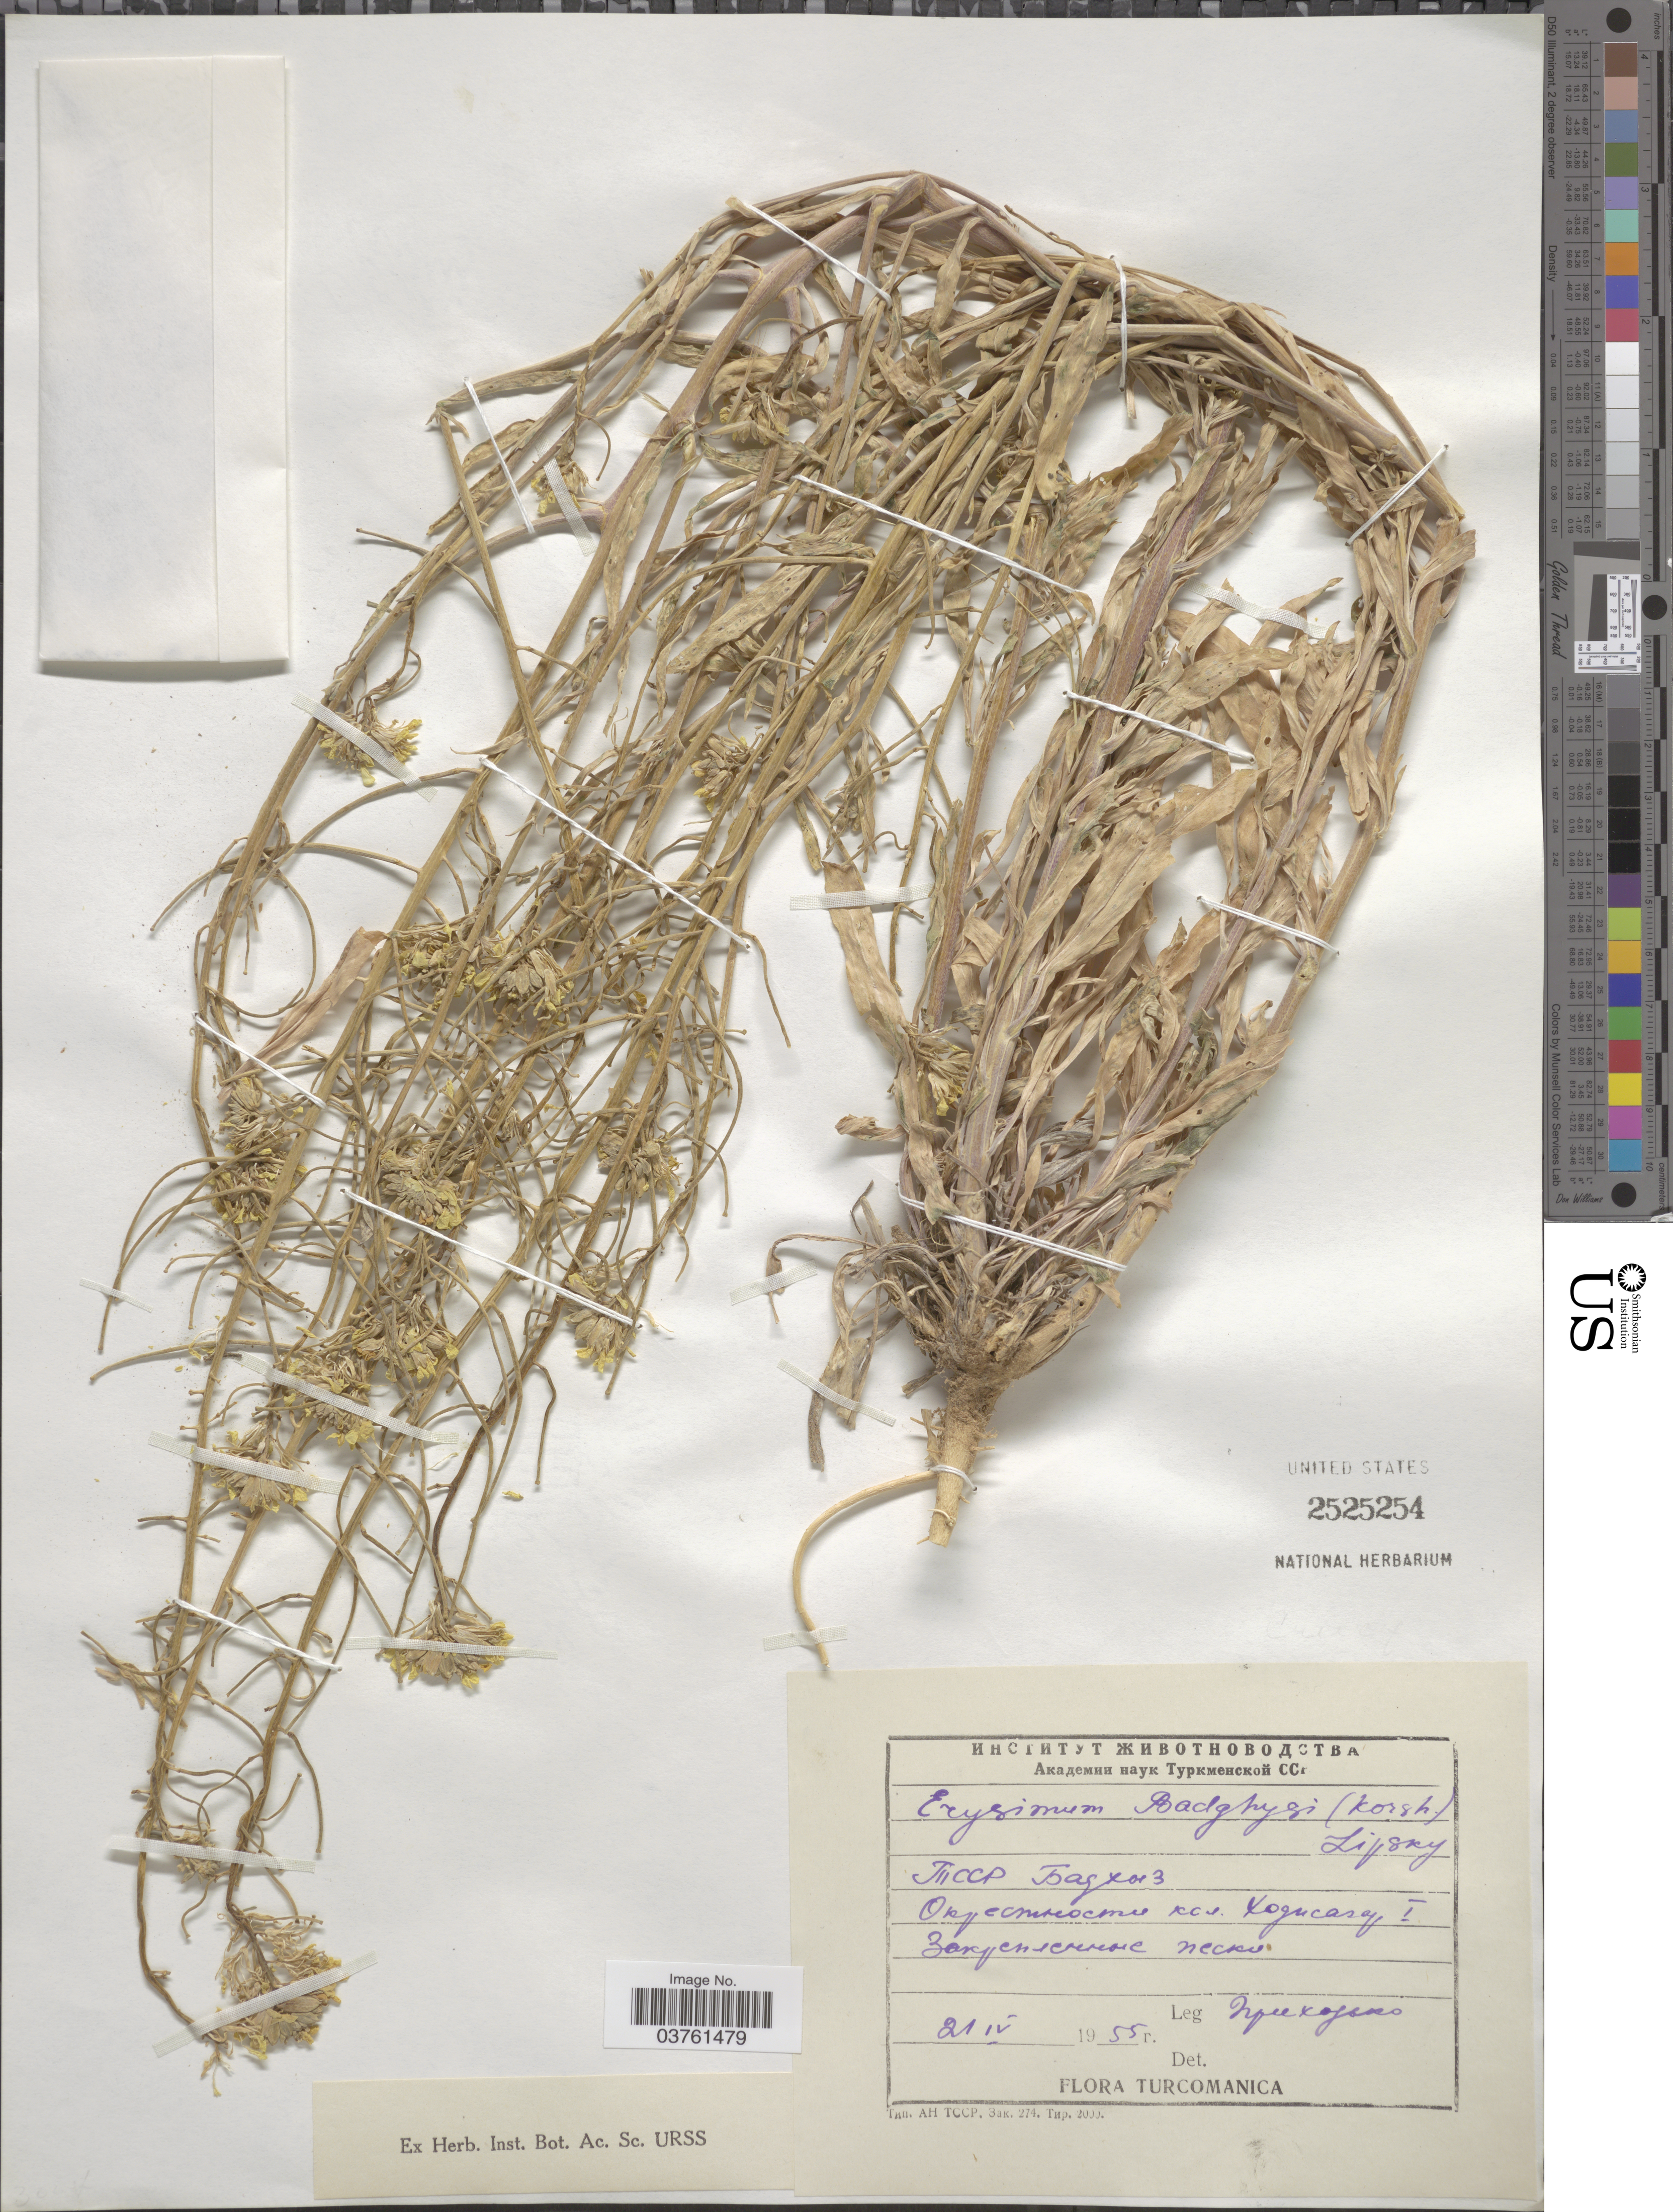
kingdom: Plantae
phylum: Tracheophyta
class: Magnoliopsida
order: Brassicales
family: Brassicaceae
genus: Erysimum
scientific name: Erysimum badghisi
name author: (Korsh.) Lipsky ex N. Busch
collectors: Prikhodko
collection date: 1955-04-21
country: Turkmenistan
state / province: Mary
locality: Bathyz, vicinity of kolkhoz Khodisagar I.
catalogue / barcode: US 2525254